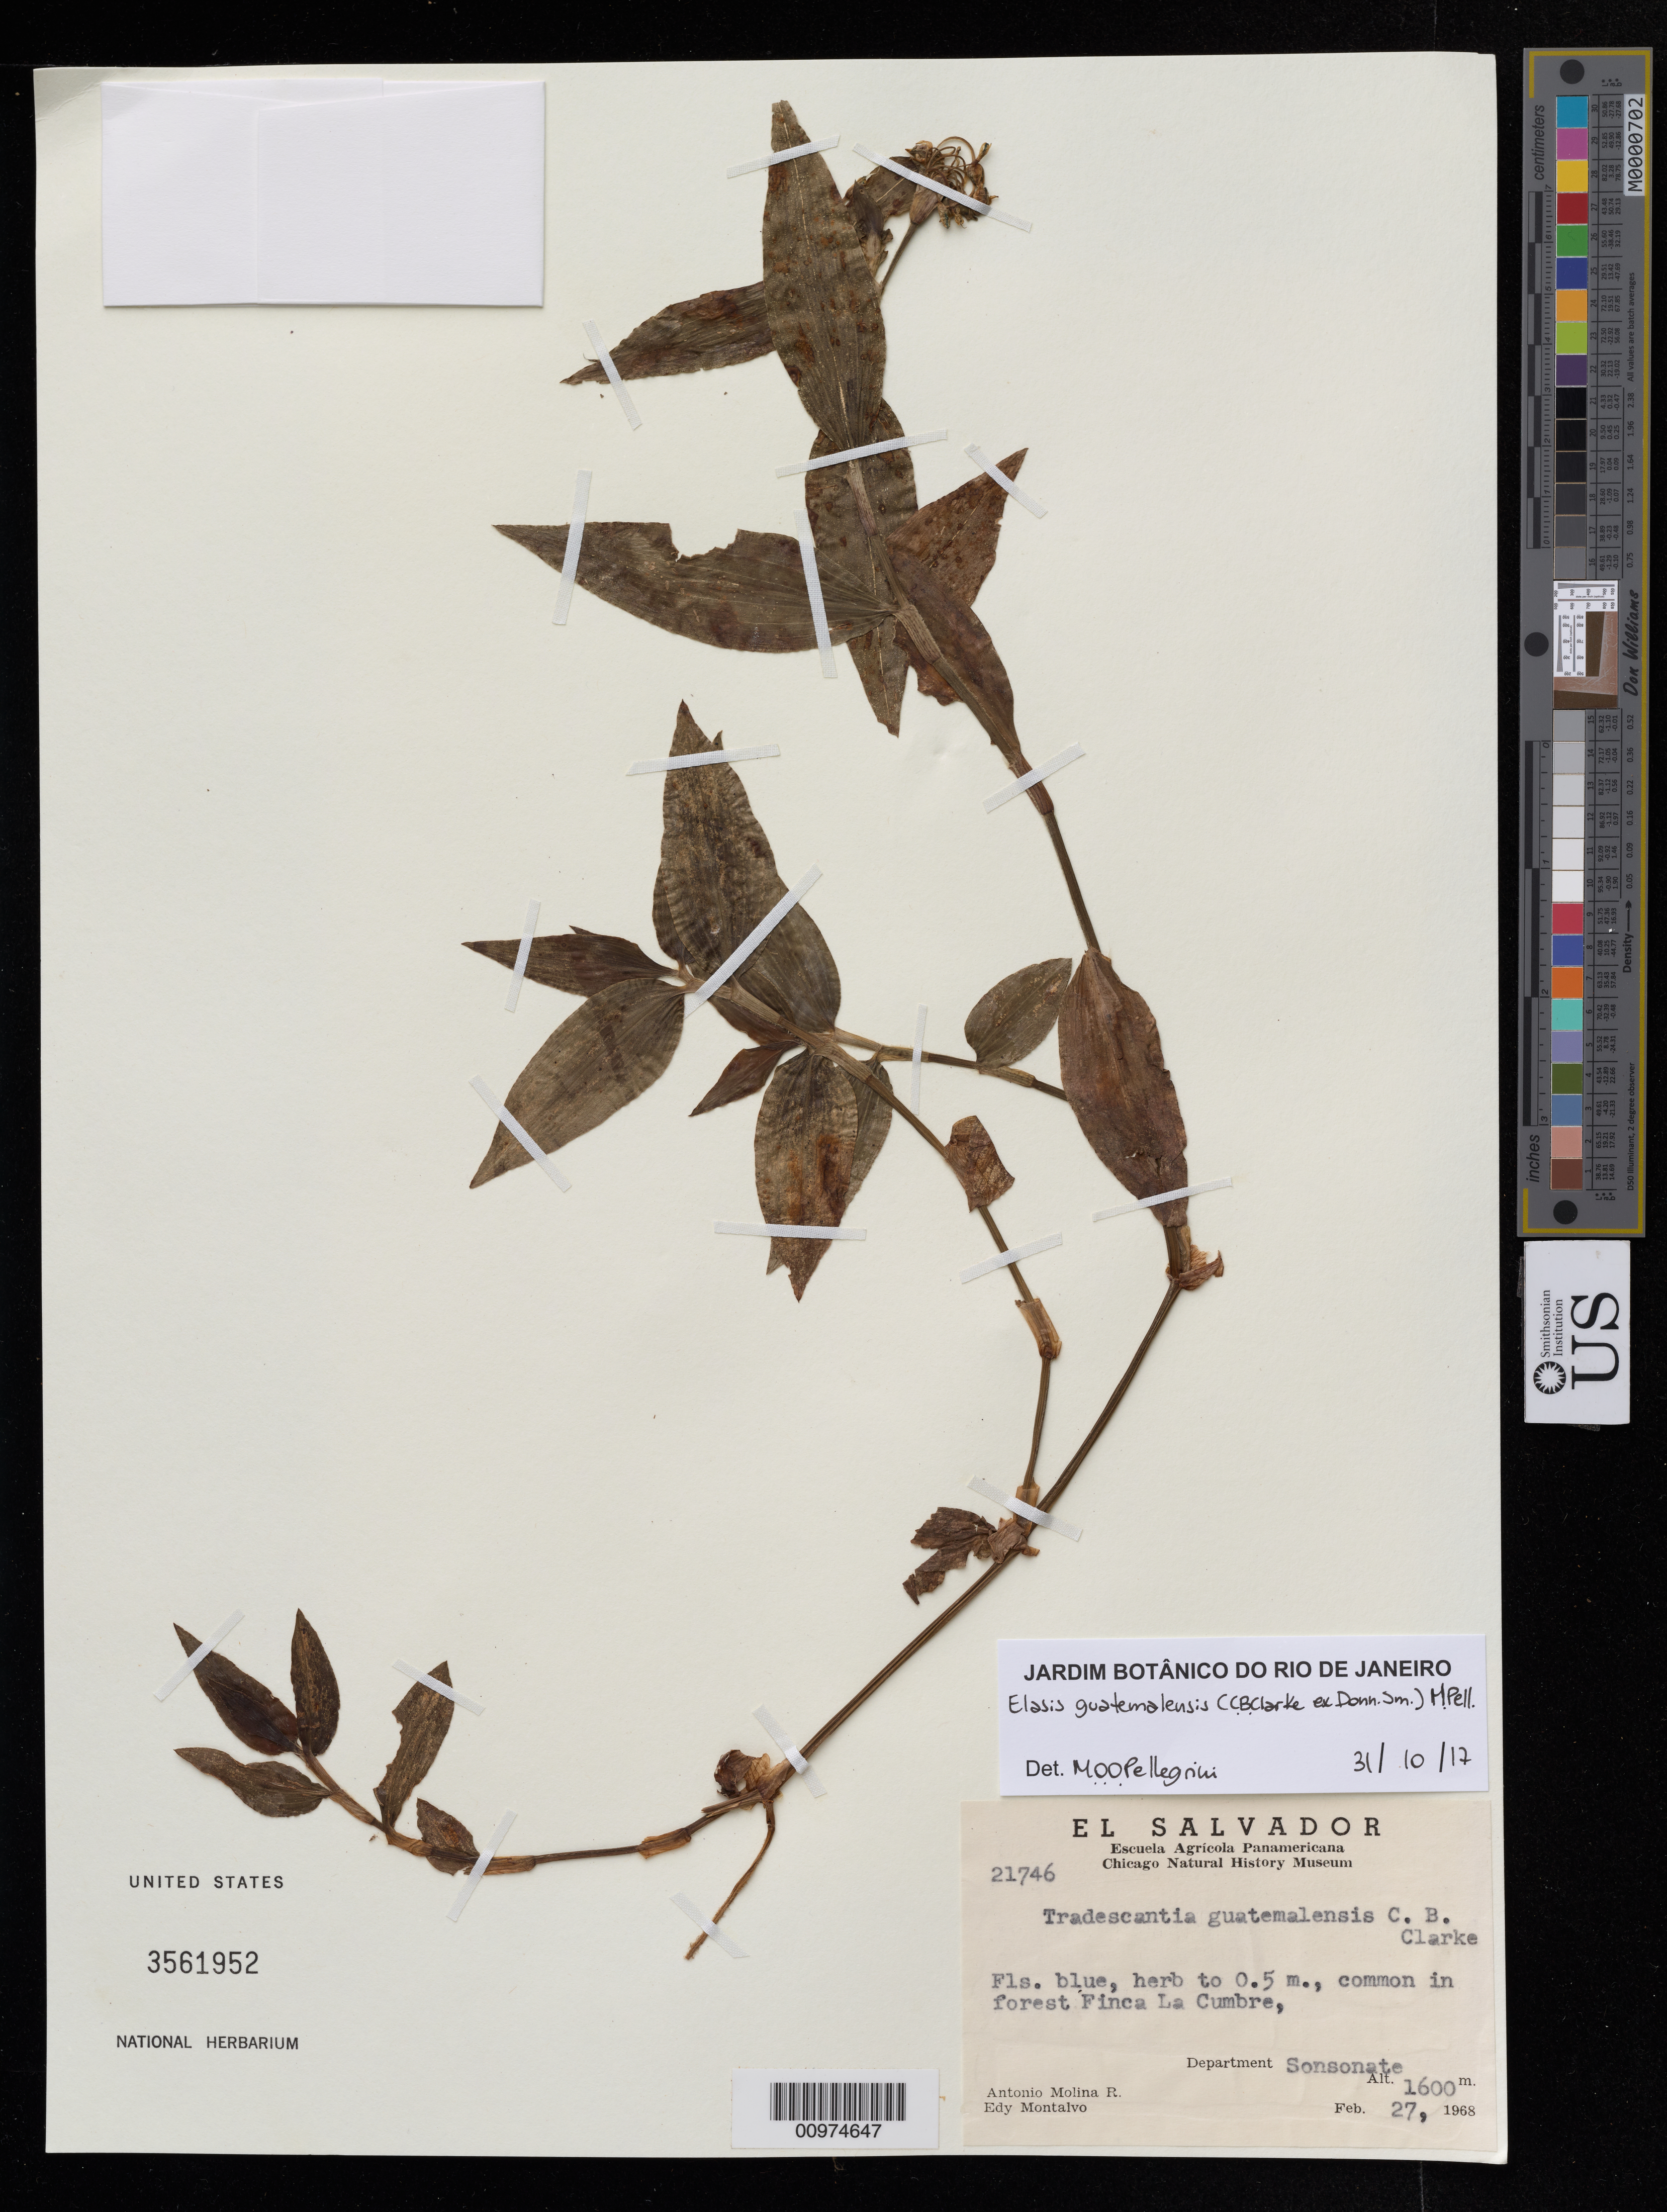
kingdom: Plantae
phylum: Tracheophyta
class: Liliopsida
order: Commelinales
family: Commelinaceae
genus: Elasis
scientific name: Elasis guatemalensis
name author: (C.B. Clarke ex Donn. Sm.) M. Pell.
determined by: Pellegrini, M. O. de Oliveira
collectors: A. Molina R. & E. A. Montalvo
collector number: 21746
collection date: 1968-02-27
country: El Salvador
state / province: Sonsonate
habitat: common in for3est Finca La Cumbre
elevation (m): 1600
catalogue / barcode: US 3561952